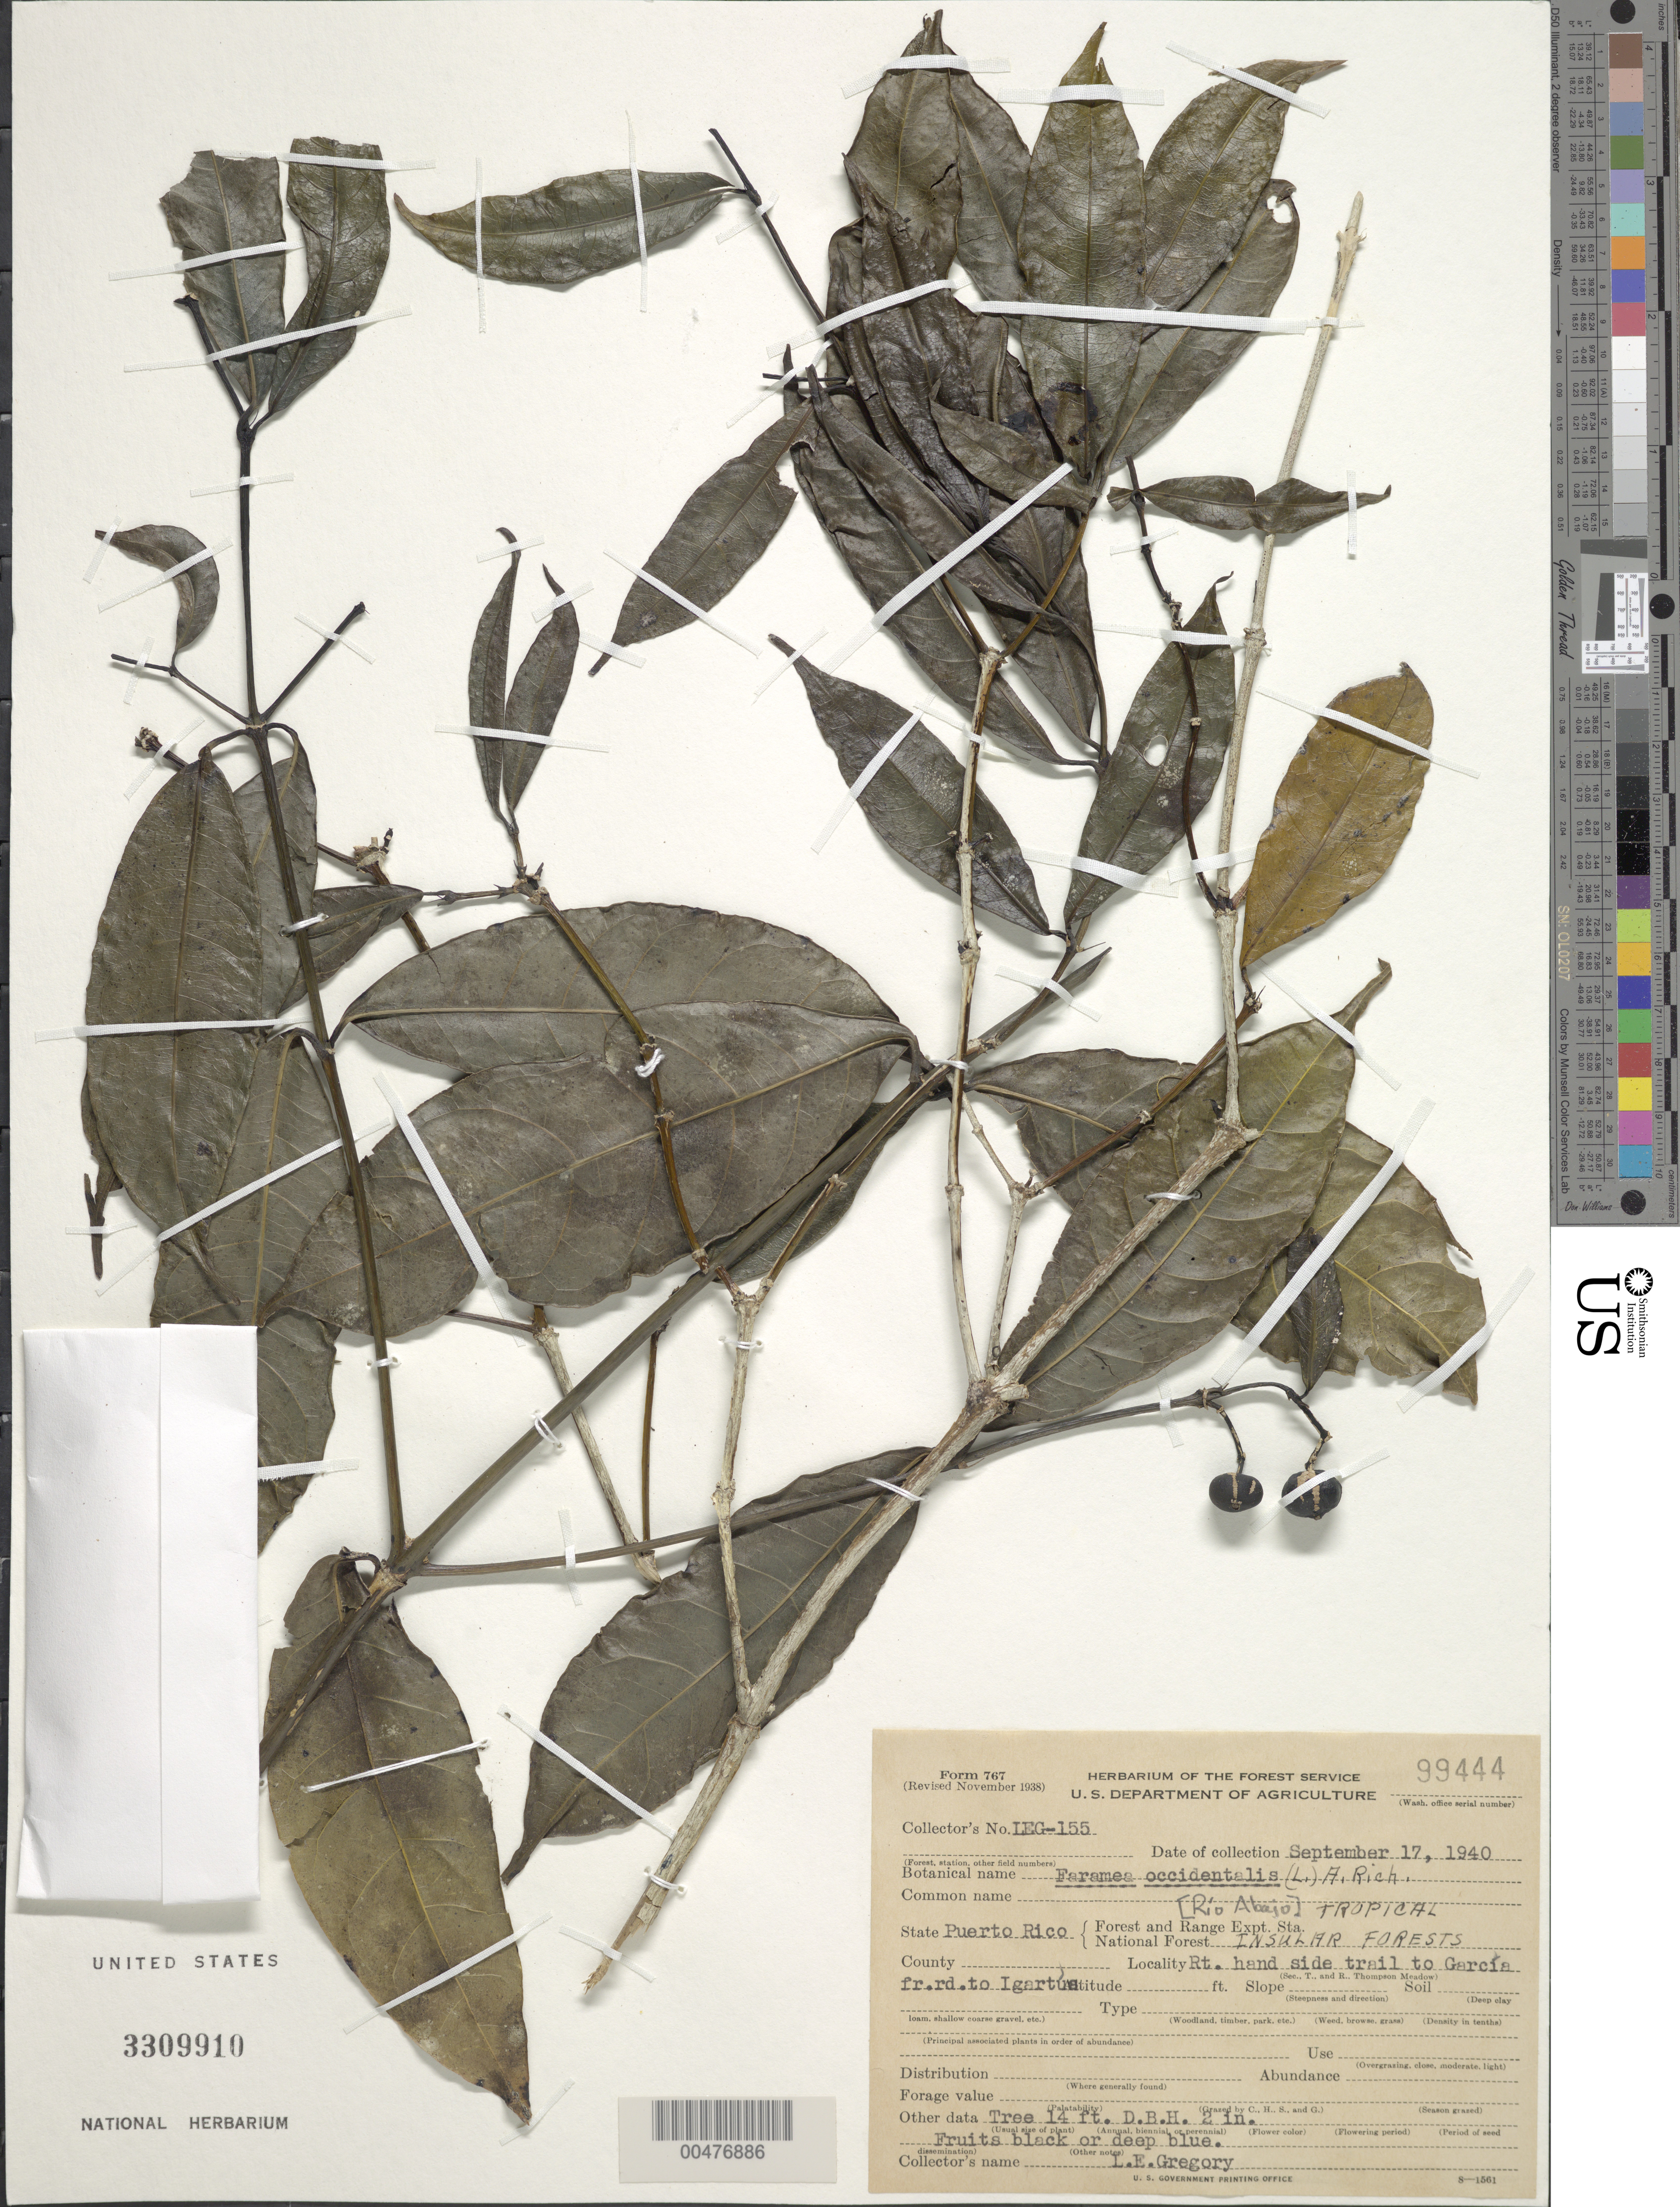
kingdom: Plantae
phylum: Tracheophyta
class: Magnoliopsida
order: Gentianales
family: Rubiaceae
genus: Faramea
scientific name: Faramea occidentalis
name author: (L.) A. Rich.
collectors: L. E. Gregory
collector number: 155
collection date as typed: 17 Sep 1940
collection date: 1940-09-17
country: Puerto Rico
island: Greater Antilles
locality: Rt. hand side trail to Gárcia from road to Igartus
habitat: tropical insular forests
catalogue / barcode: US 3309910